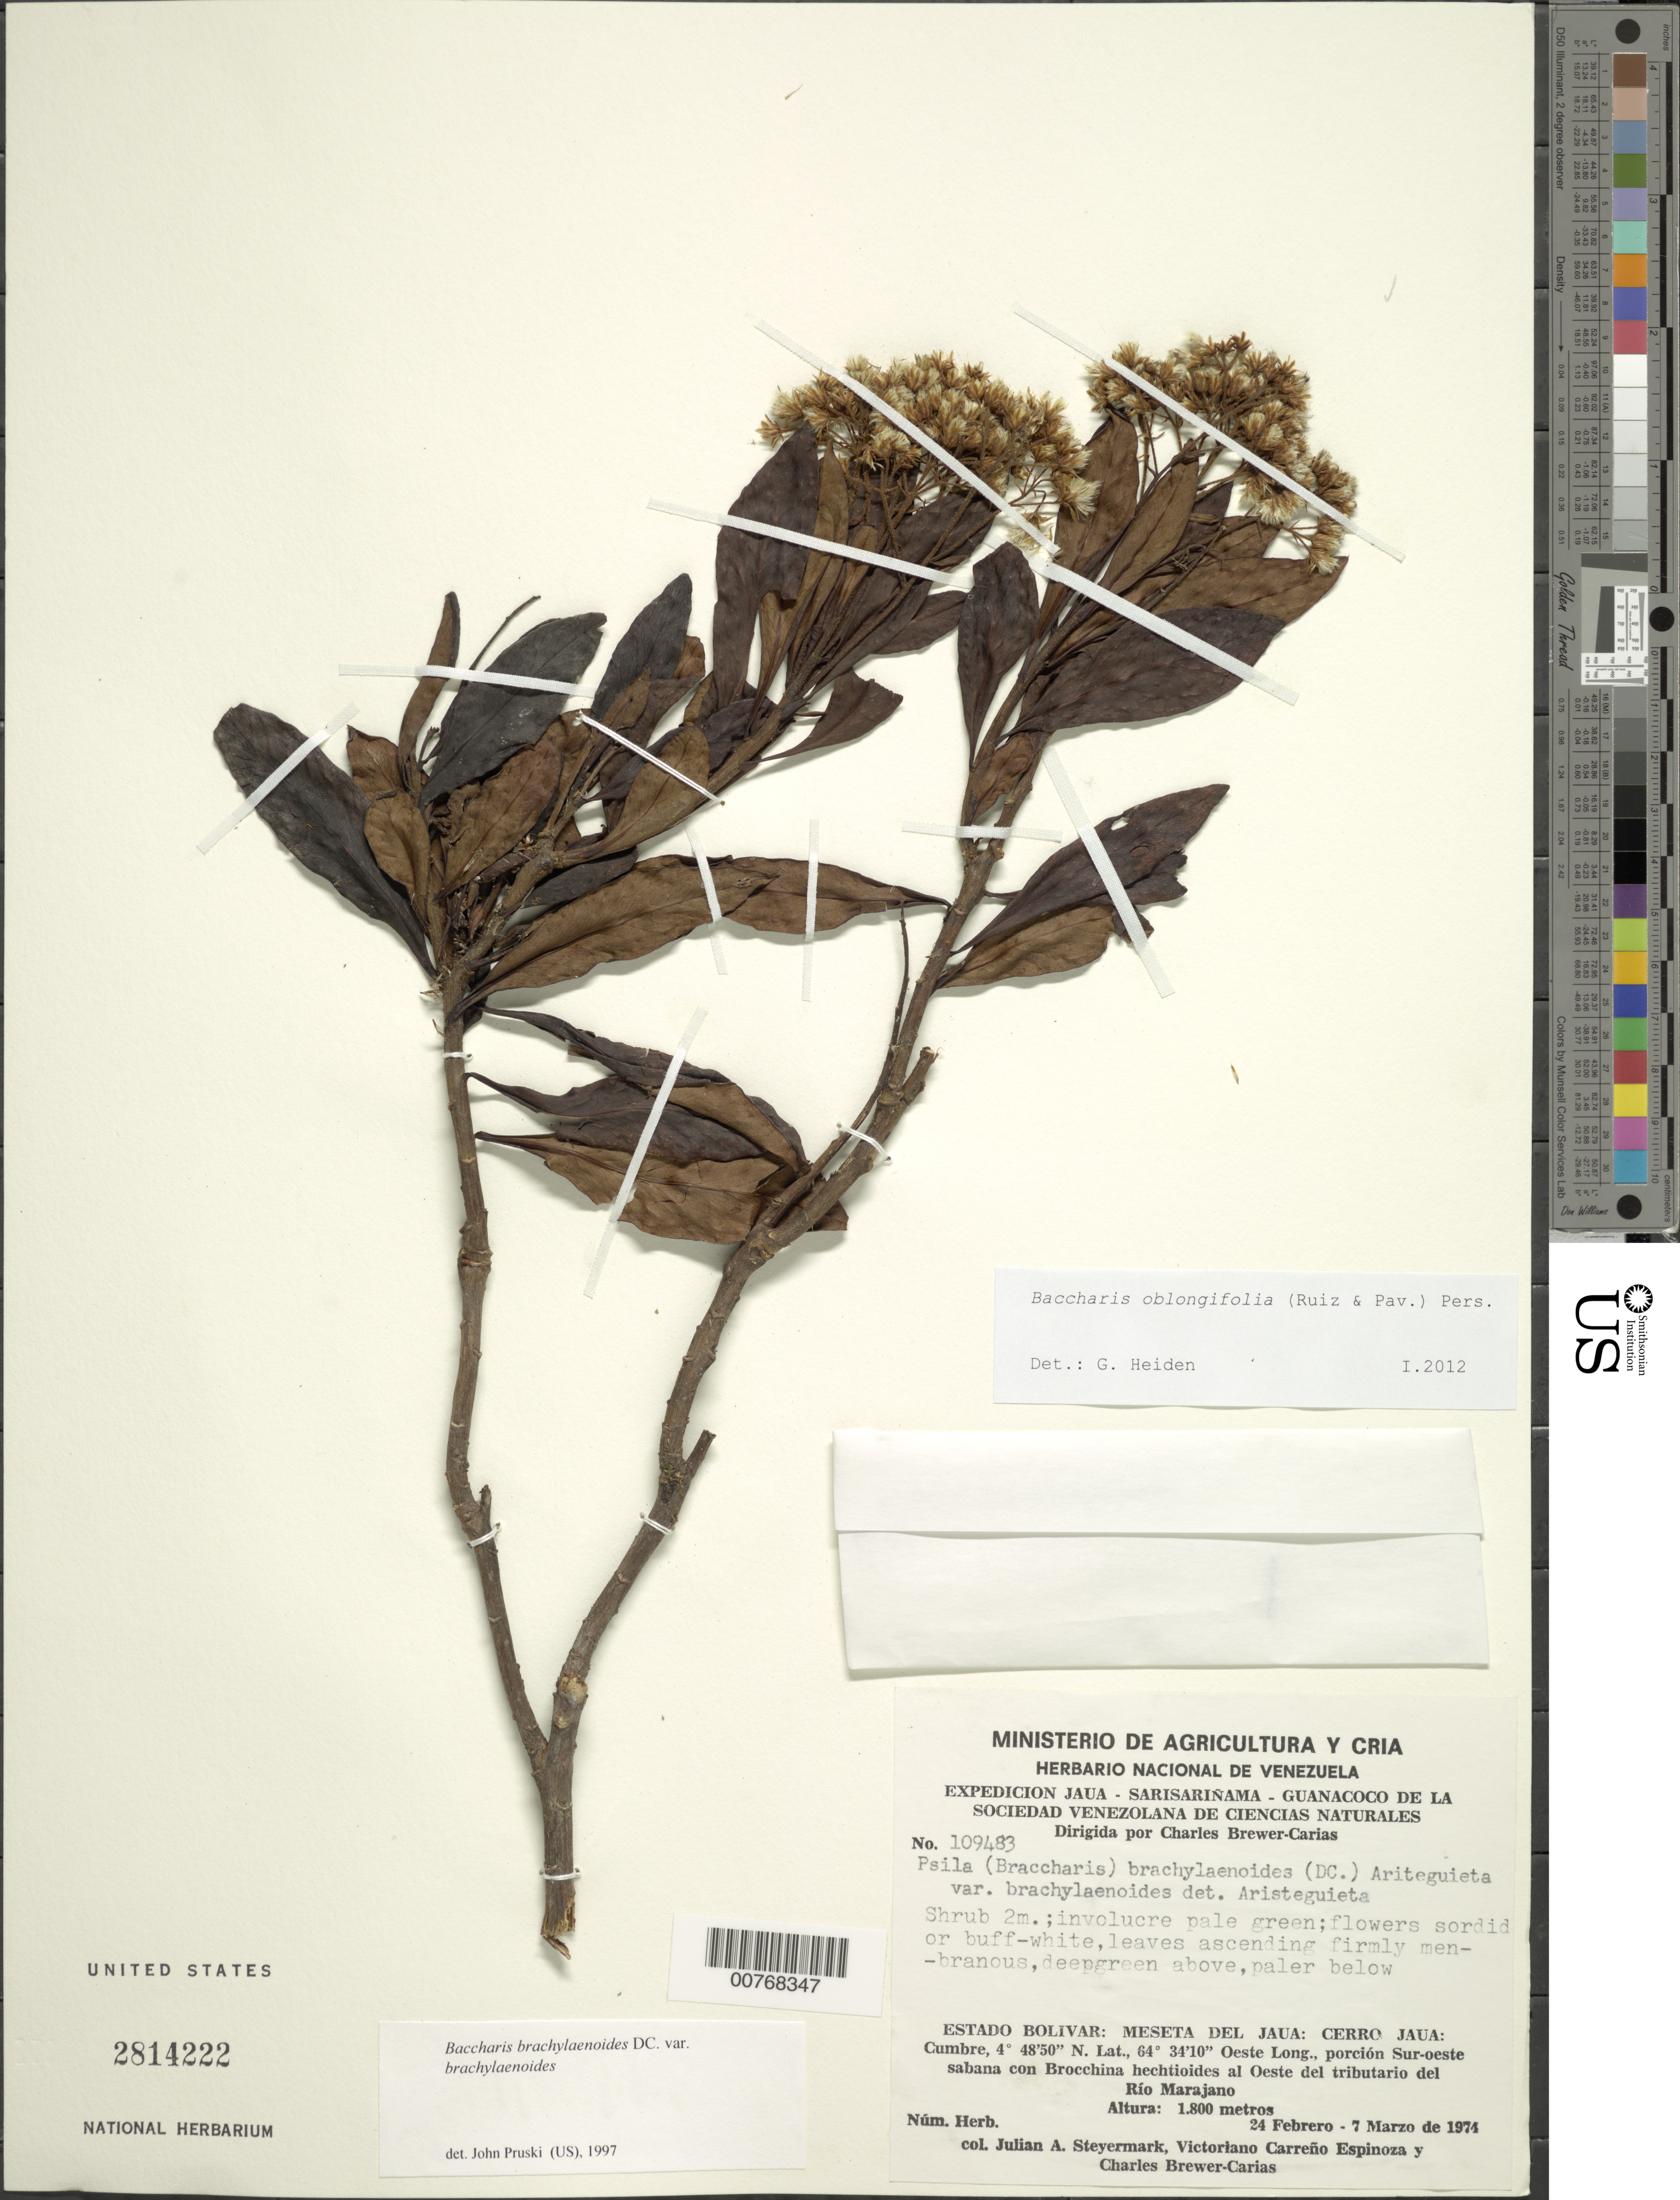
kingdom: Plantae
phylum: Tracheophyta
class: Magnoliopsida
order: Asterales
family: Asteraceae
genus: Baccharis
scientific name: Baccharis oblongifolia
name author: (Ruiz & Pav.) Pers.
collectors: J. Steyermark, V. Carreño E. & C. Brewer-Carias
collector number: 109483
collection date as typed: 24-Feb-74 to 7-Mar-74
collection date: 1974-02-24/1974-03-07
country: Venezuela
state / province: Bolívar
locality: Meseta del Jaua: Cerro Jaua, Río Marajano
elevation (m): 1800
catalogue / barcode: US 2814222